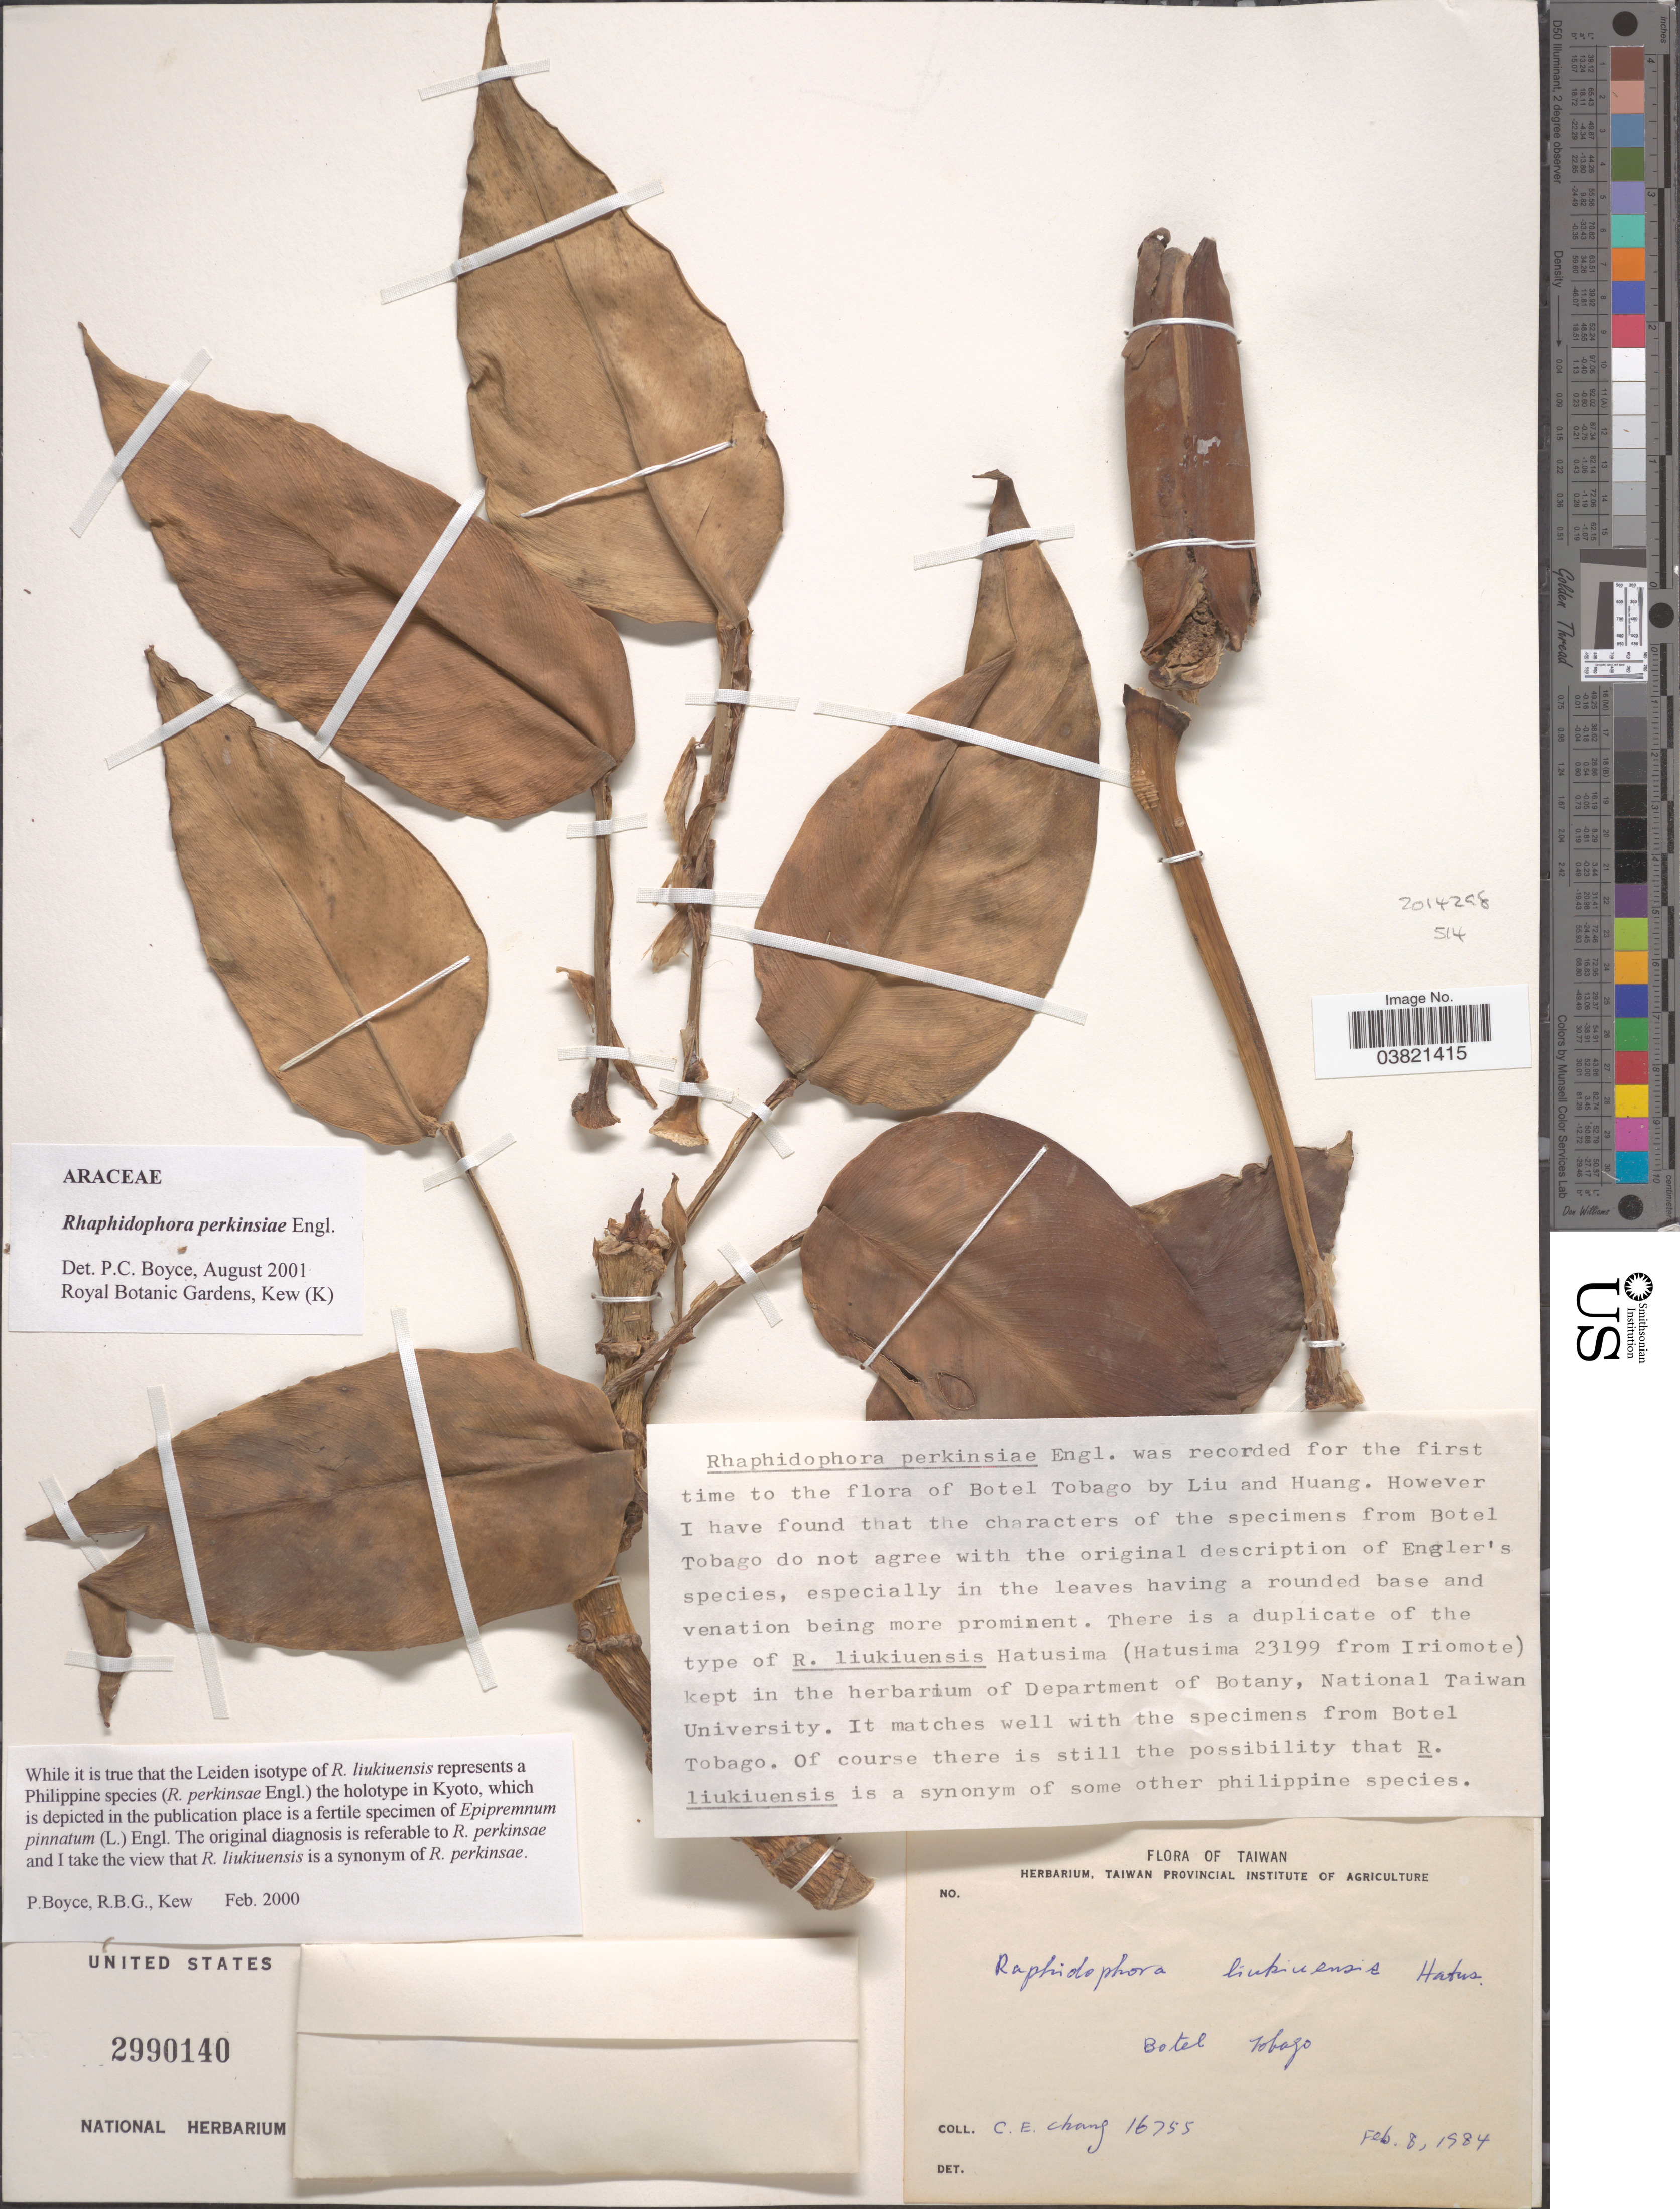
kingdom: Plantae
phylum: Tracheophyta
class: Liliopsida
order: Alismatales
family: Araceae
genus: Rhaphidophora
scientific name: Rhaphidophora perkinsiae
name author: Engl.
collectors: C. Chang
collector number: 16755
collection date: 1984-02-08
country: Taiwan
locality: Botel Tobago.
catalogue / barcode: US 2990140